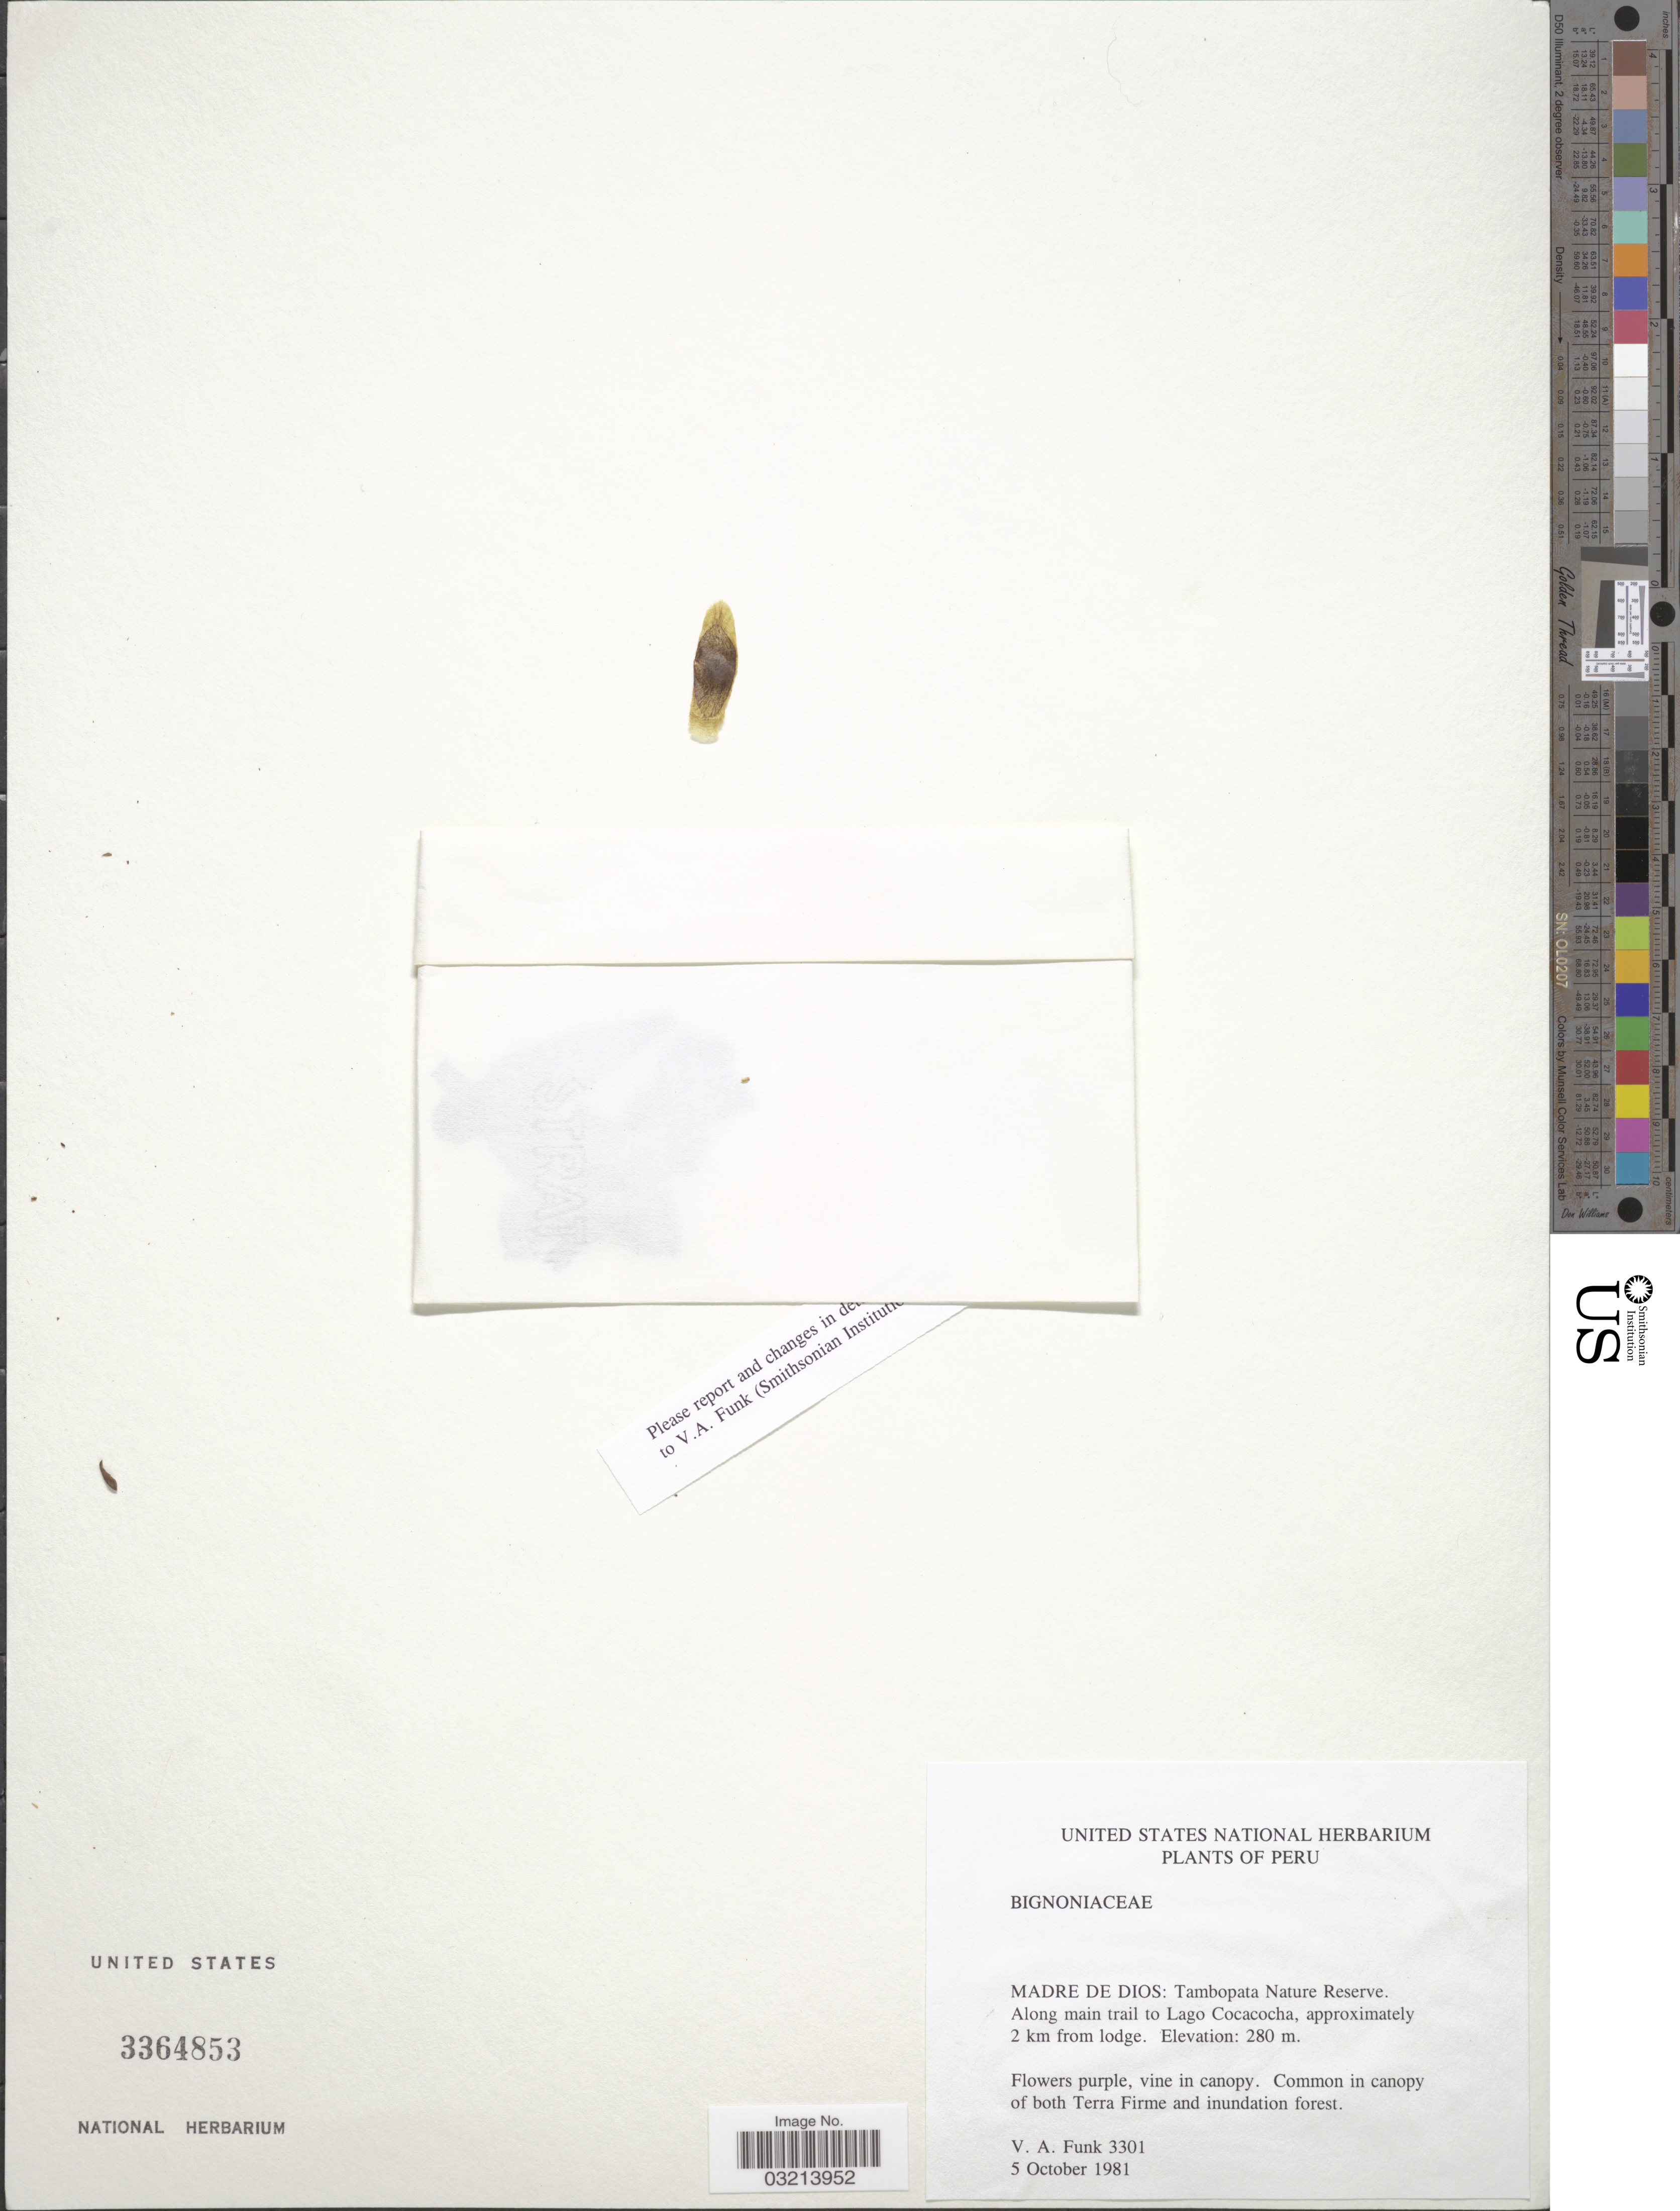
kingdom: Plantae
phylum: Tracheophyta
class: Magnoliopsida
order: Lamiales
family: Bignoniaceae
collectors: V. Funk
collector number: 3301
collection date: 1981-10-05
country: Peru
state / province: Madre de Dios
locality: Tambopata Nature Reserve. Along main trail to Lago Cocacocha, approximately 2 km from lodge.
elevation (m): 280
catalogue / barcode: US 3364853